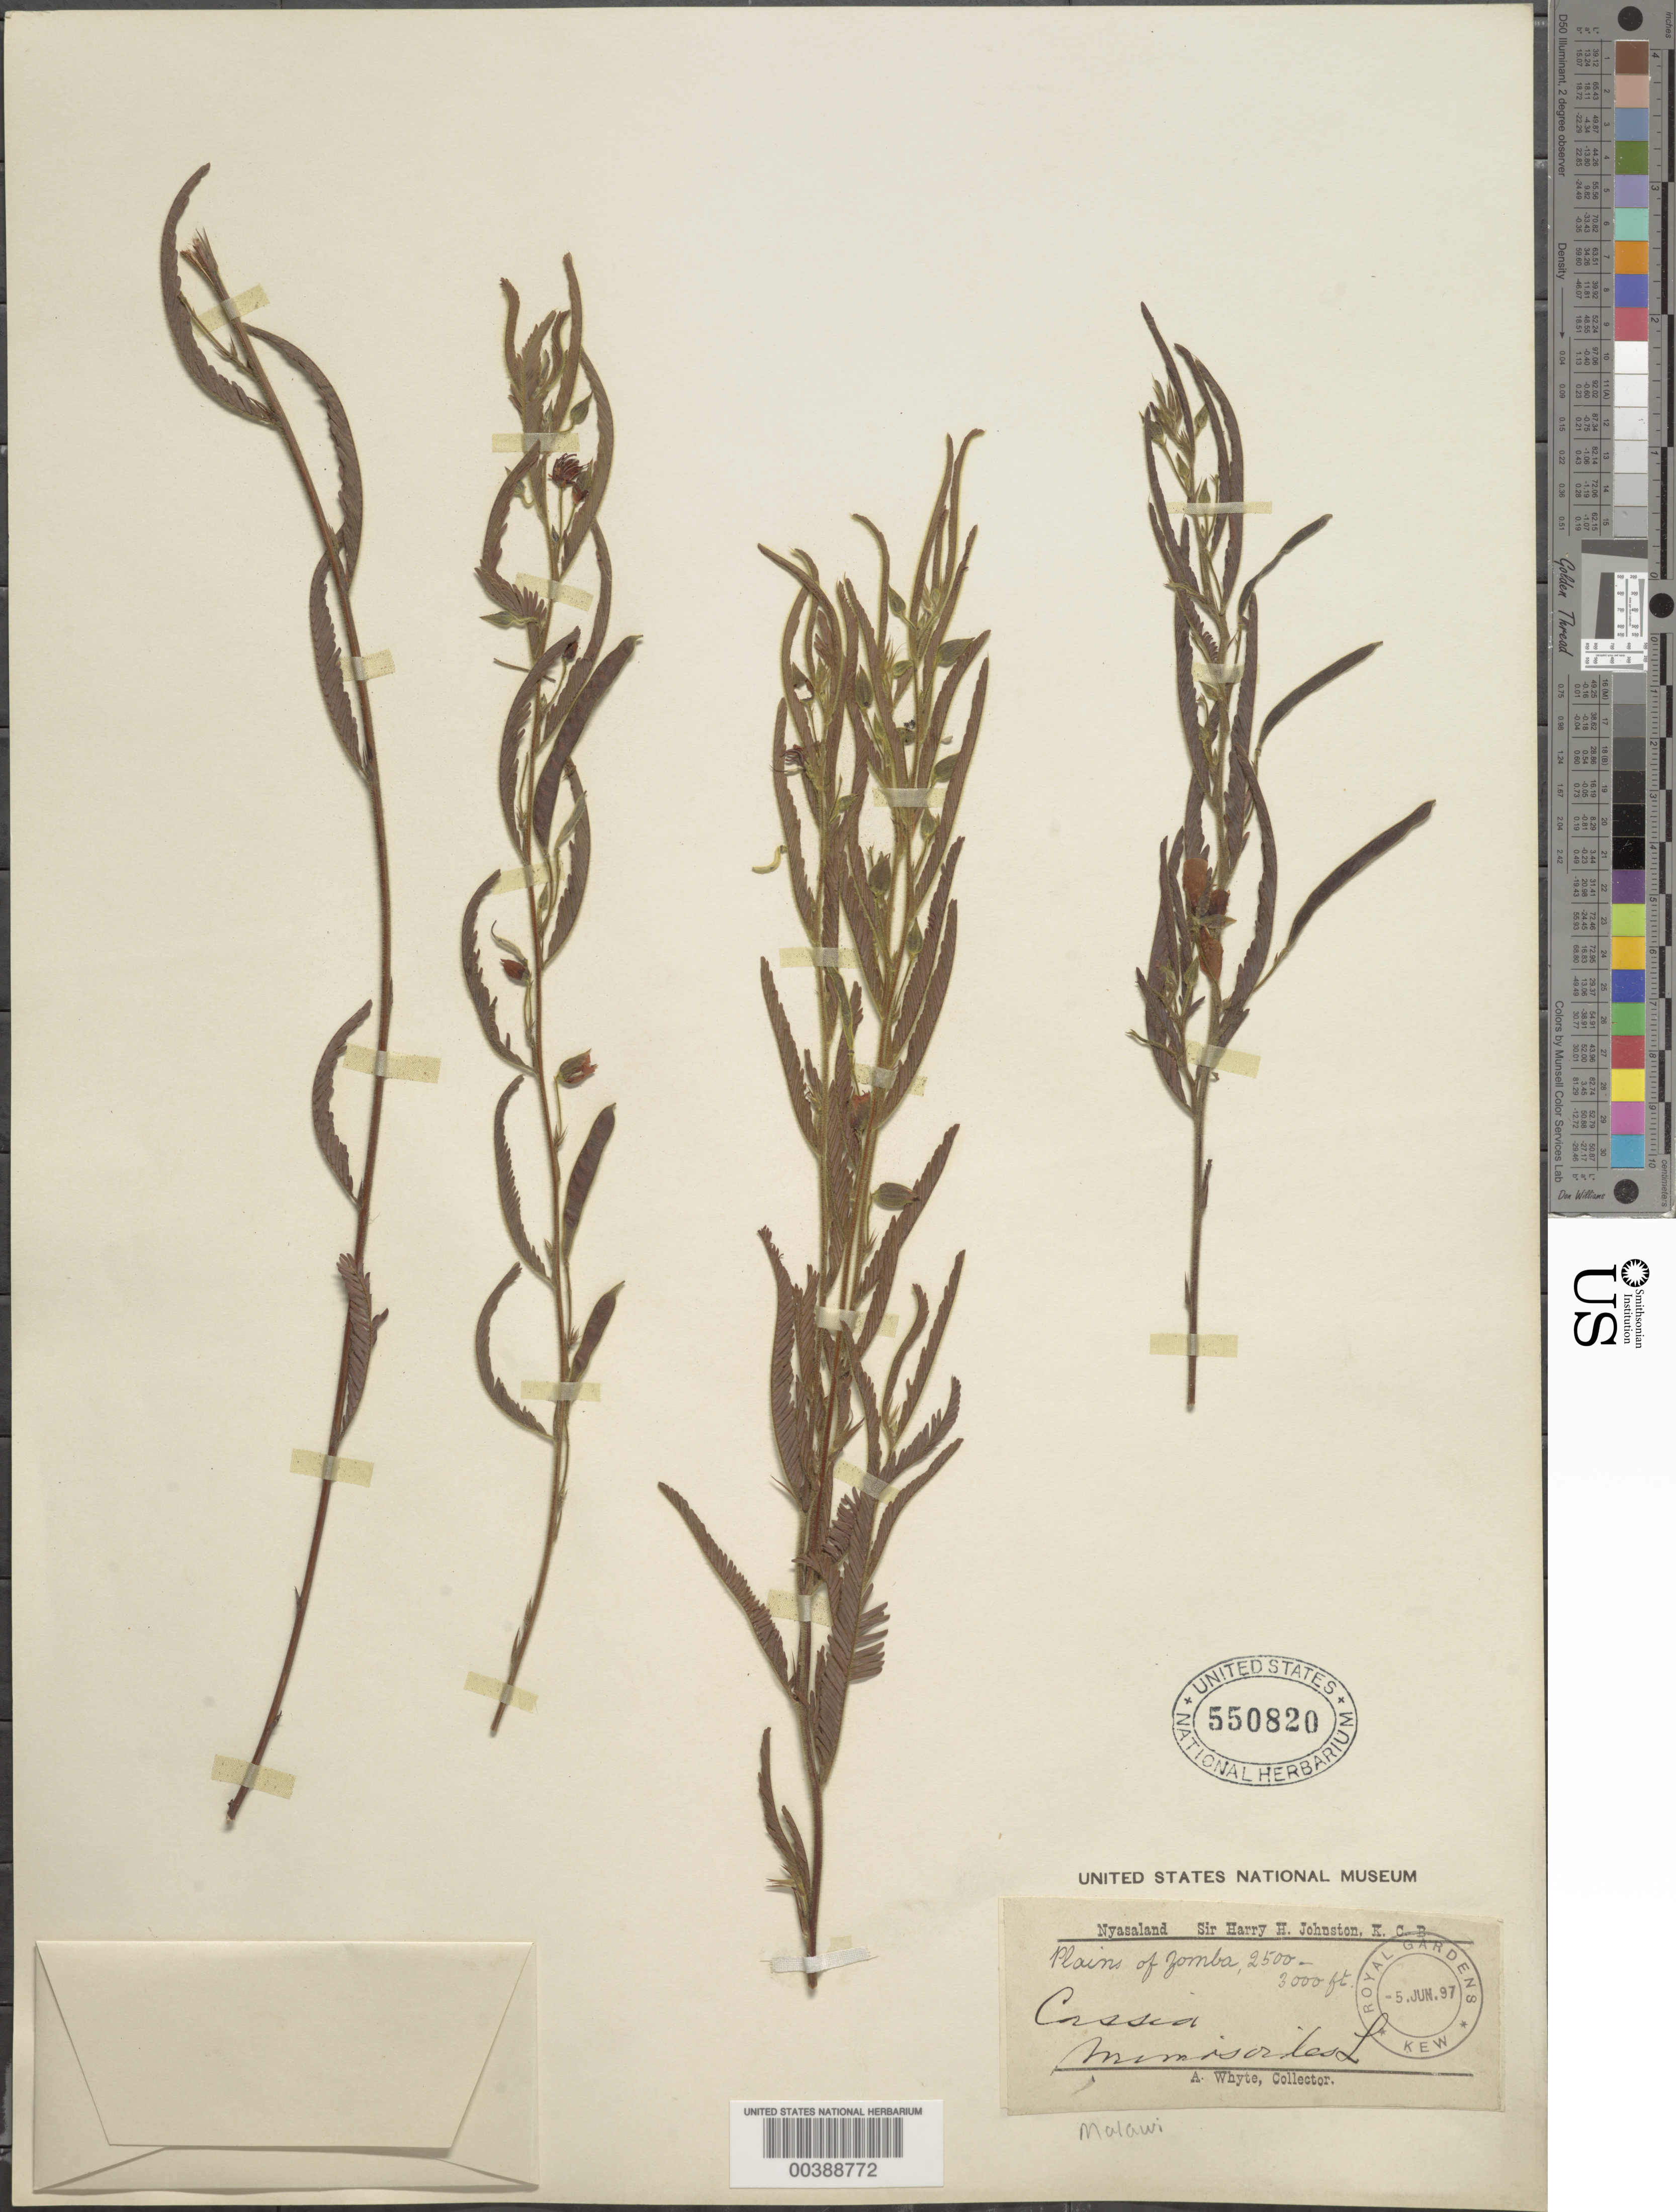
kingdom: Plantae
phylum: Tracheophyta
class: Magnoliopsida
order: Fabales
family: Fabaceae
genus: Chamaecrista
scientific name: Chamaecrista mimosoides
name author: (L.) Greene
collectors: A. Whyte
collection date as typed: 05 Jun 1897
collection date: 1897-06-05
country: Malawi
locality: Plains of zomba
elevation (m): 762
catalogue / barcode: US 550820